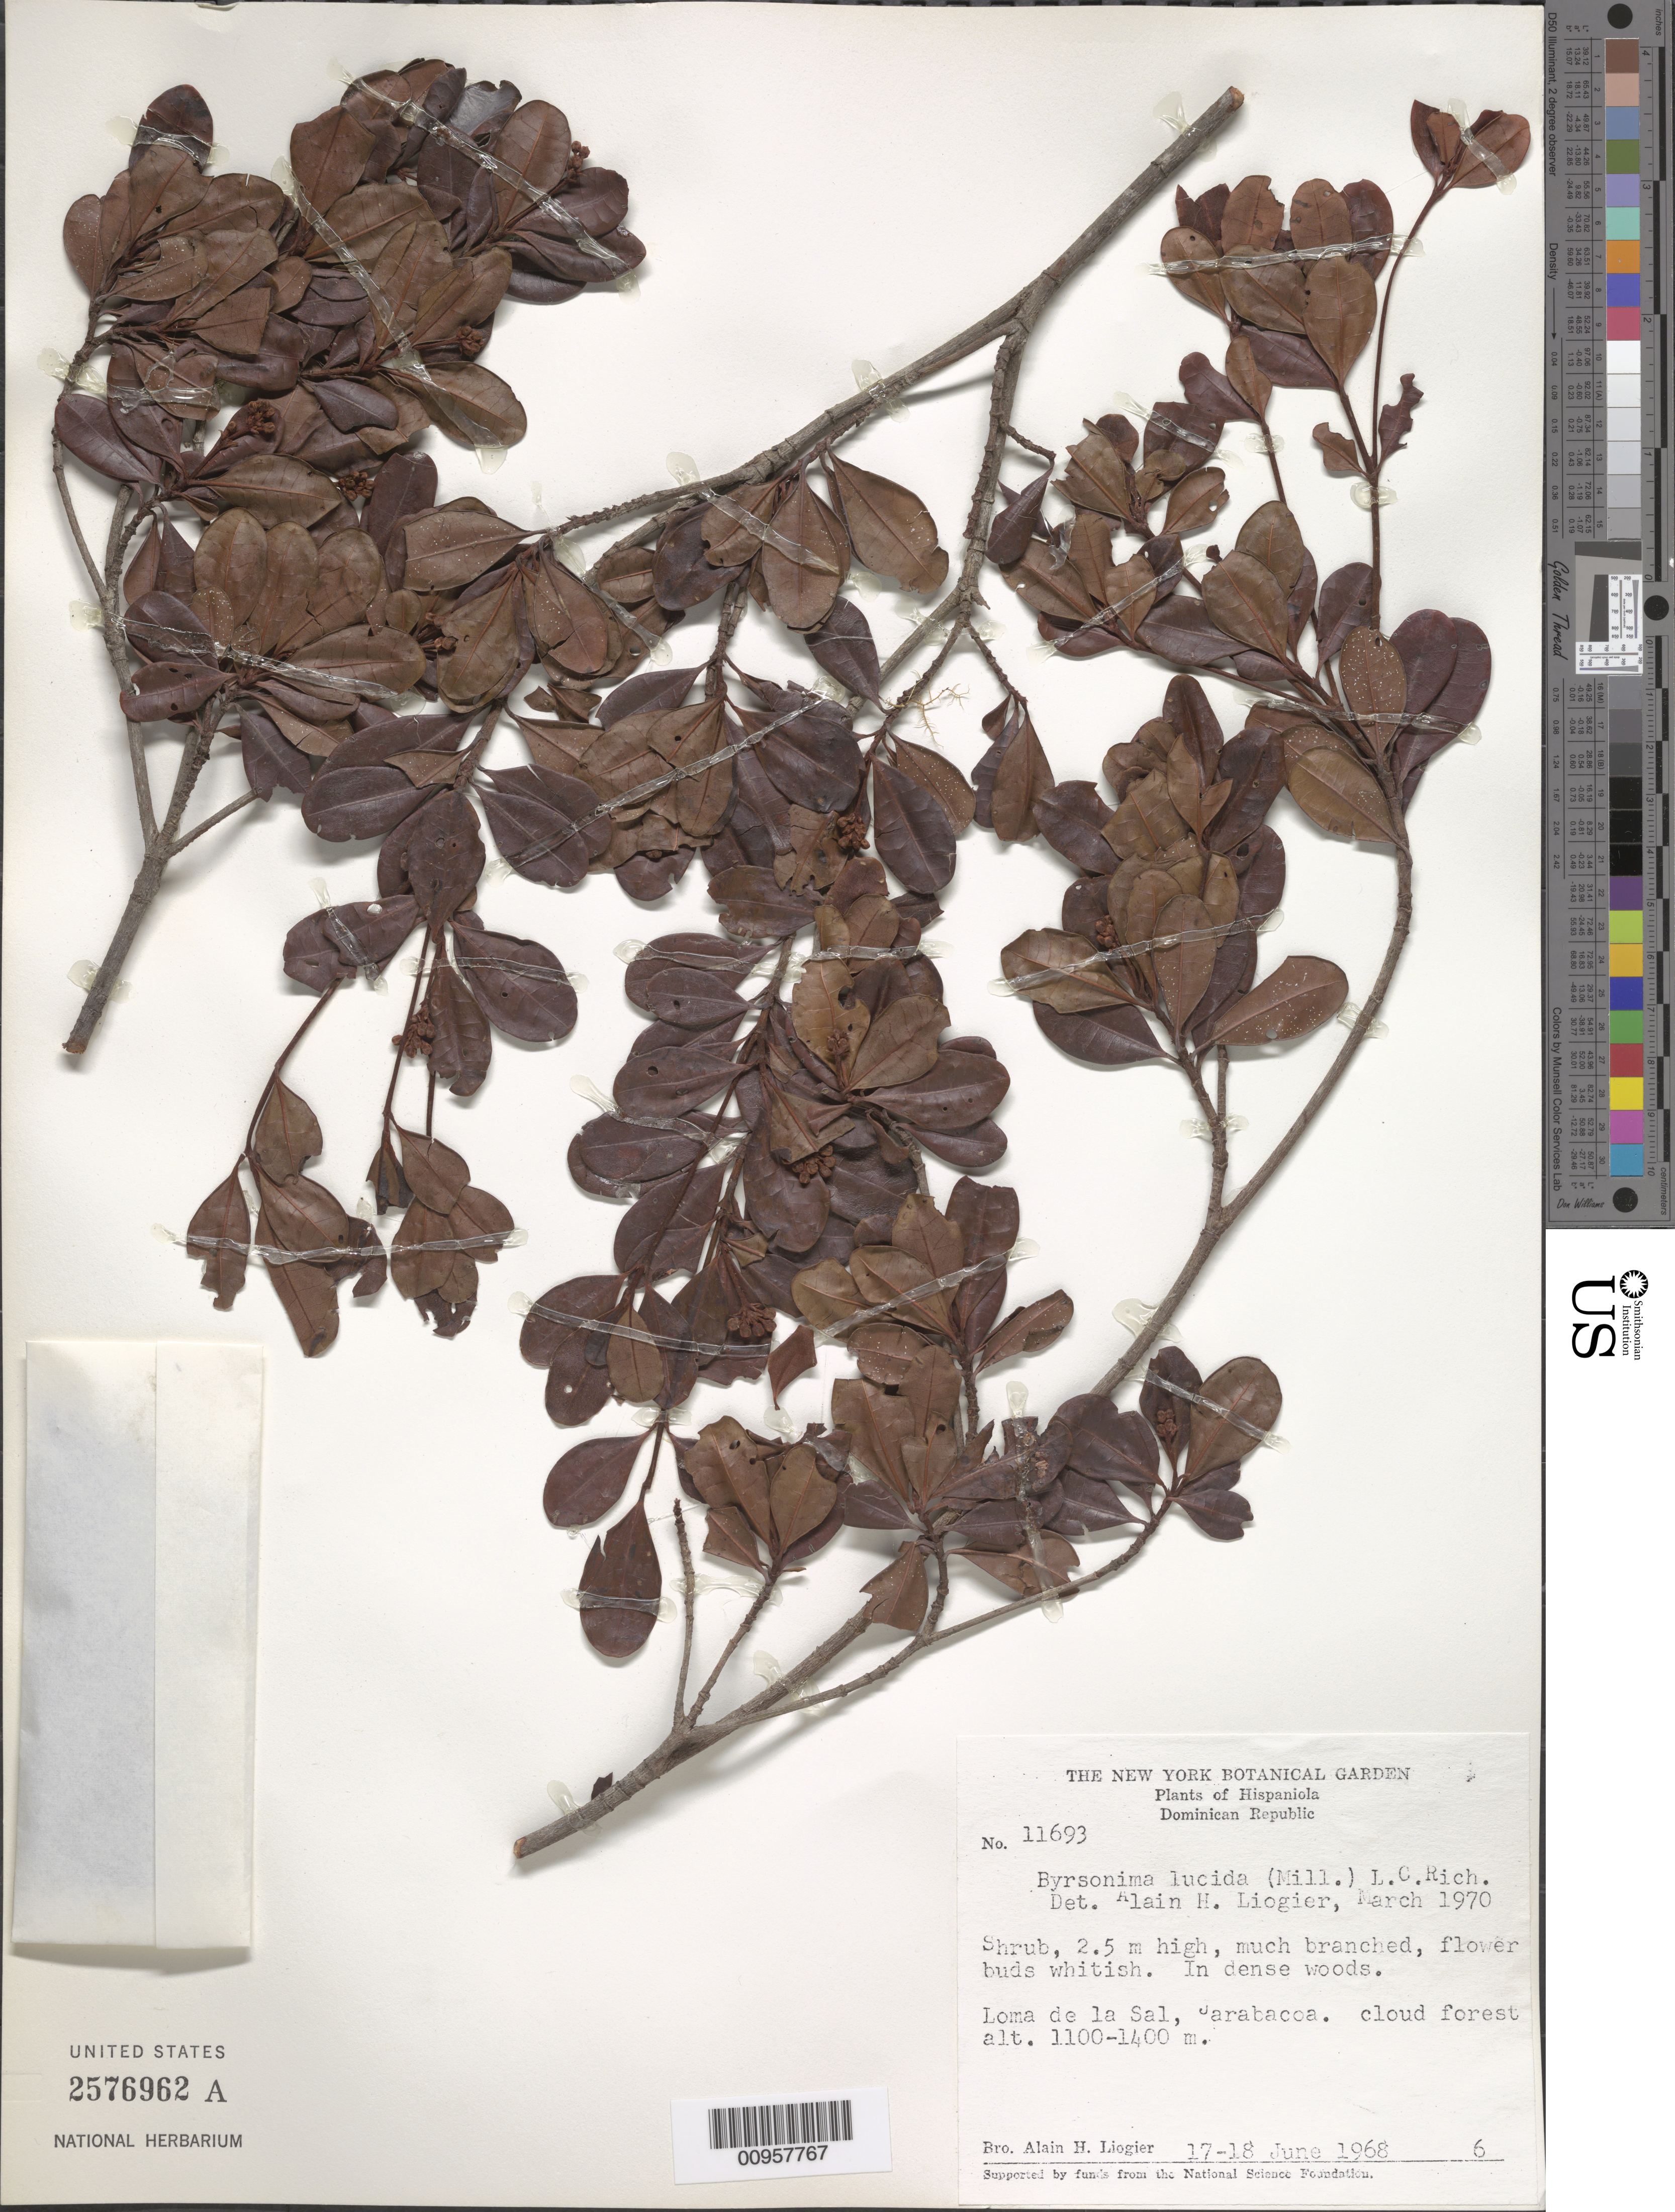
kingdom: Plantae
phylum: Tracheophyta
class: Magnoliopsida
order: Malpighiales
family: Malpighiaceae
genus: Byrsonima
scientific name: Byrsonima lucida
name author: (Mill.) DC.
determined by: Liogier, Alain H.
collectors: A. H. Liogier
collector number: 11693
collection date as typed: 17 Jun 1968 to 18 Jun 1968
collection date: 1968-06-17/1968-06-18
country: Dominican Republic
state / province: La Vega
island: Hispaniola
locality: Loma de la Sal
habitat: In dense woods of cloud forest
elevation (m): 1100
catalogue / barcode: US 2576962